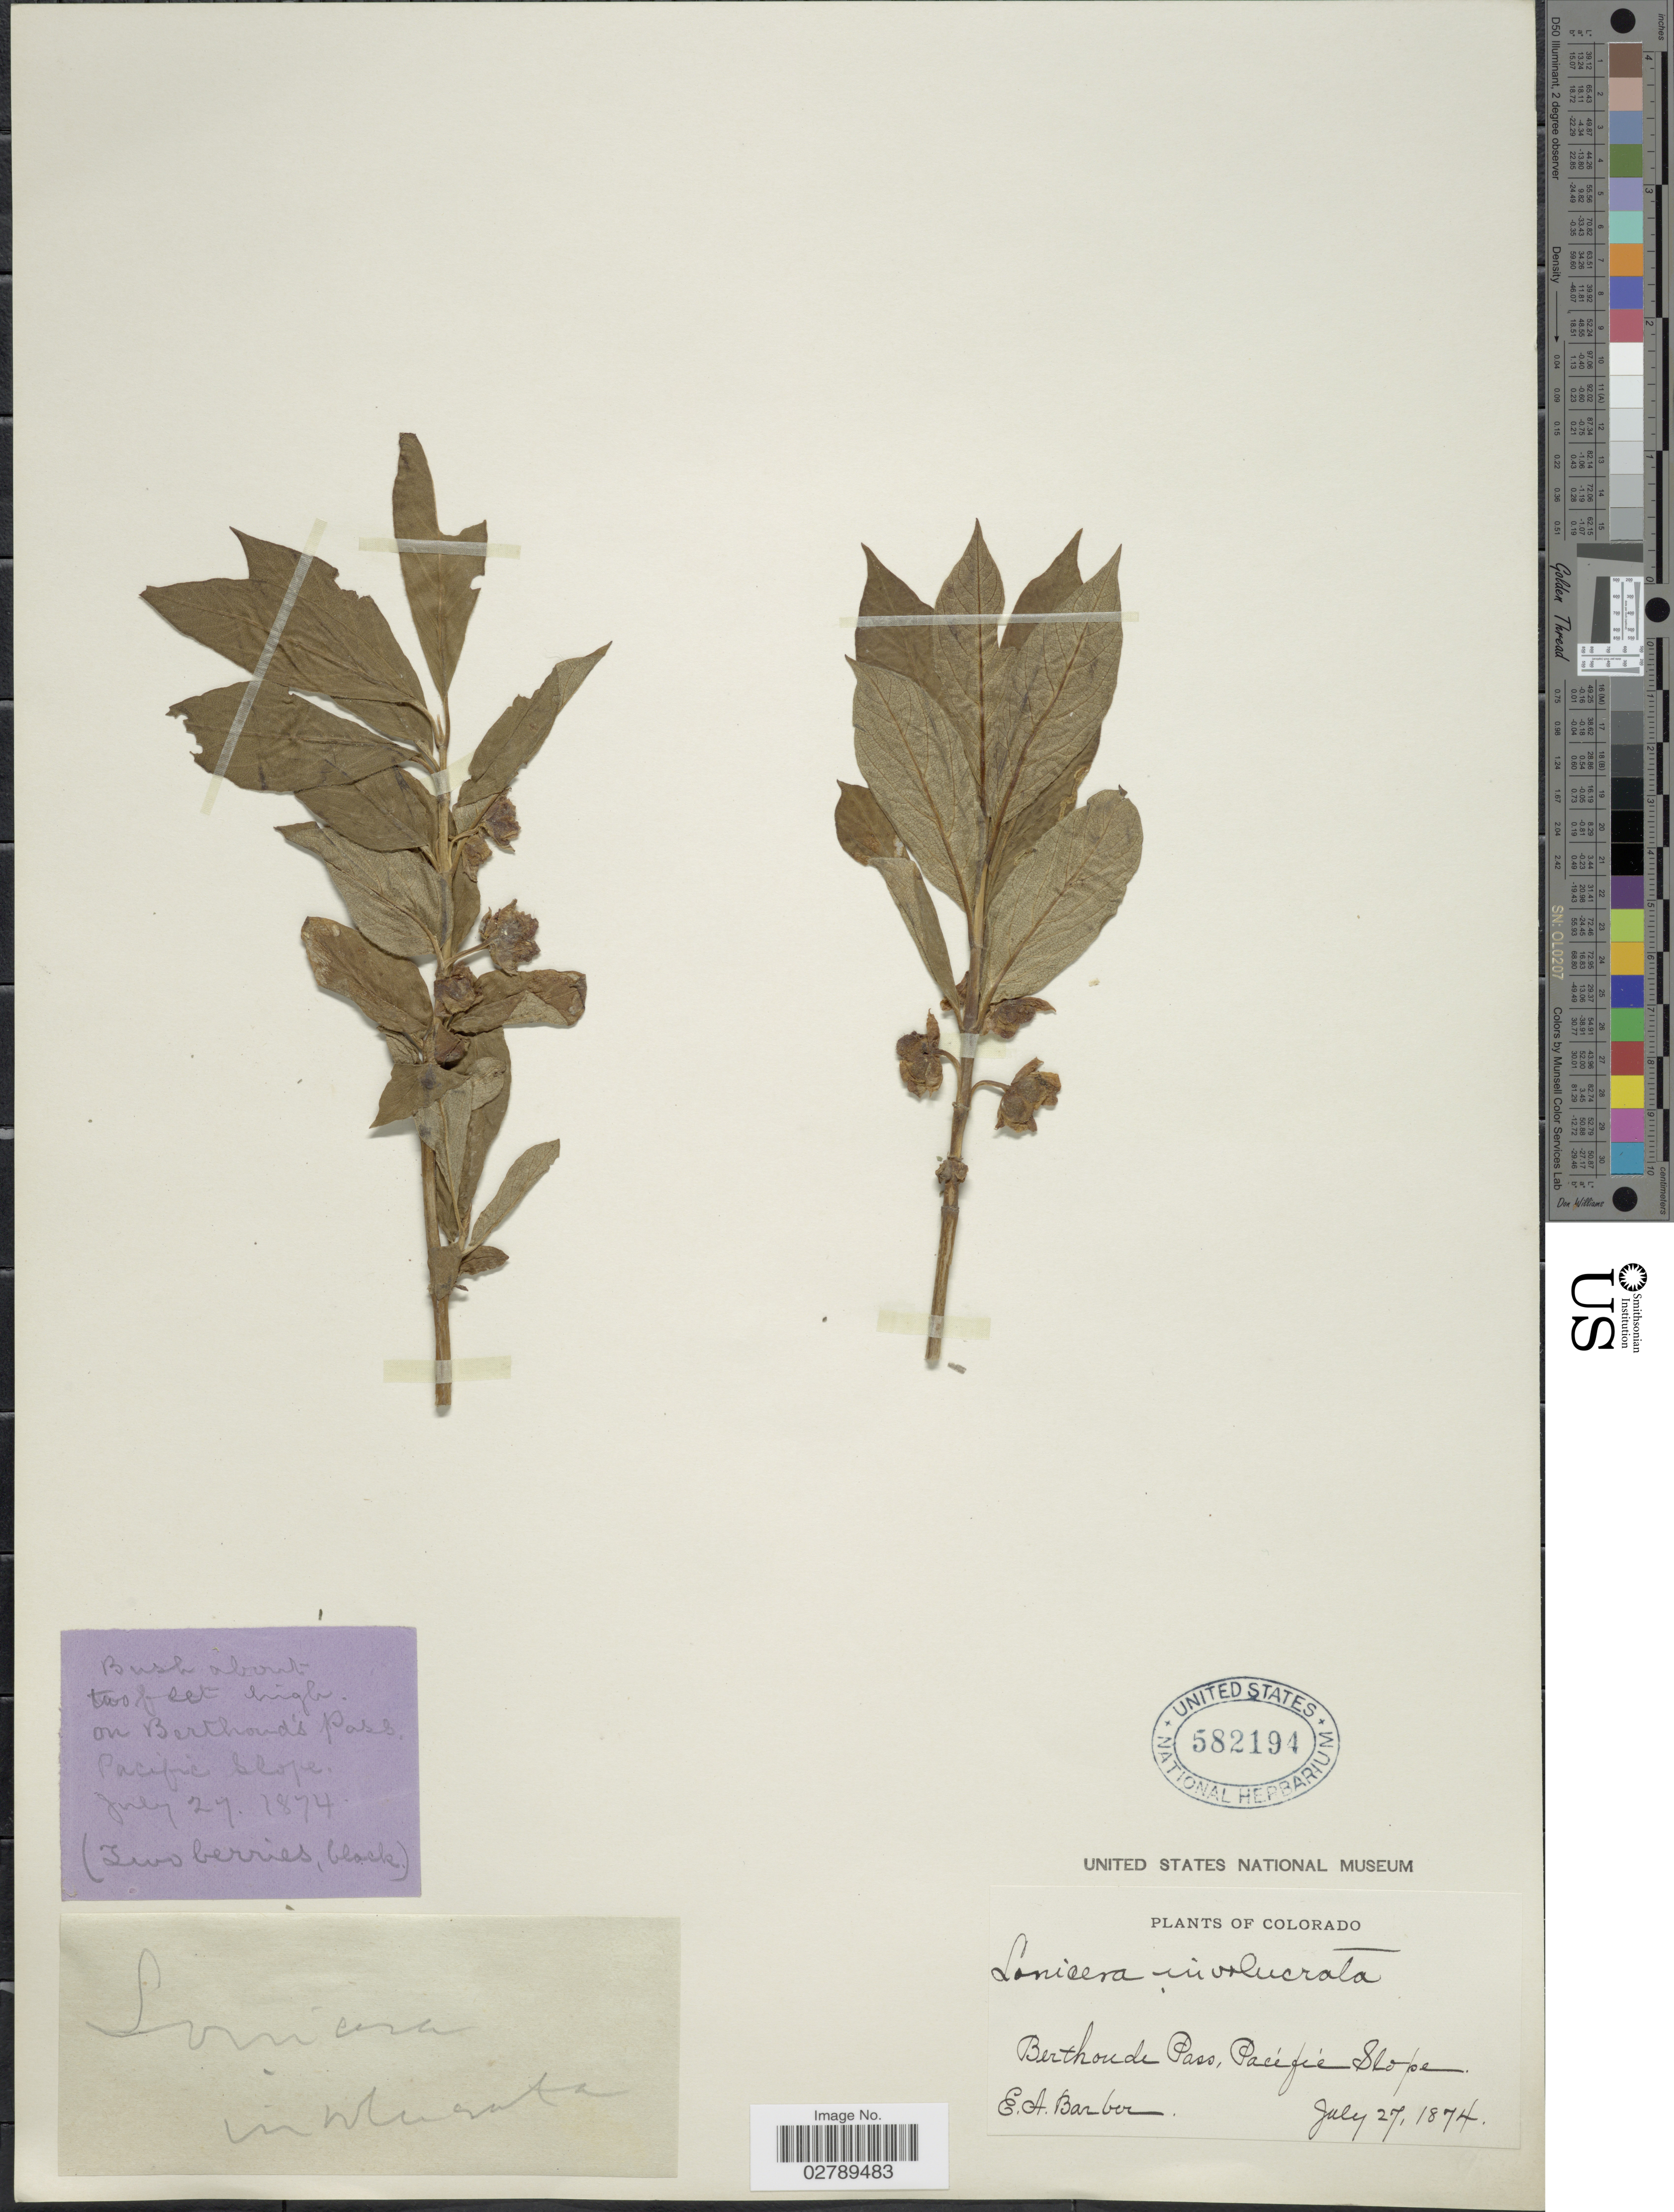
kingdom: Plantae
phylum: Tracheophyta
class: Magnoliopsida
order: Dipsacales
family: Caprifoliaceae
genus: Lonicera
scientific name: Lonicera involucrata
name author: (Richardson) Banks ex Spreng.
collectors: E. Barber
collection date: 1874-07-27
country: United States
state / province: Colorado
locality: Berthoude Pass, Pacific Slope.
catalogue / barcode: US 582194